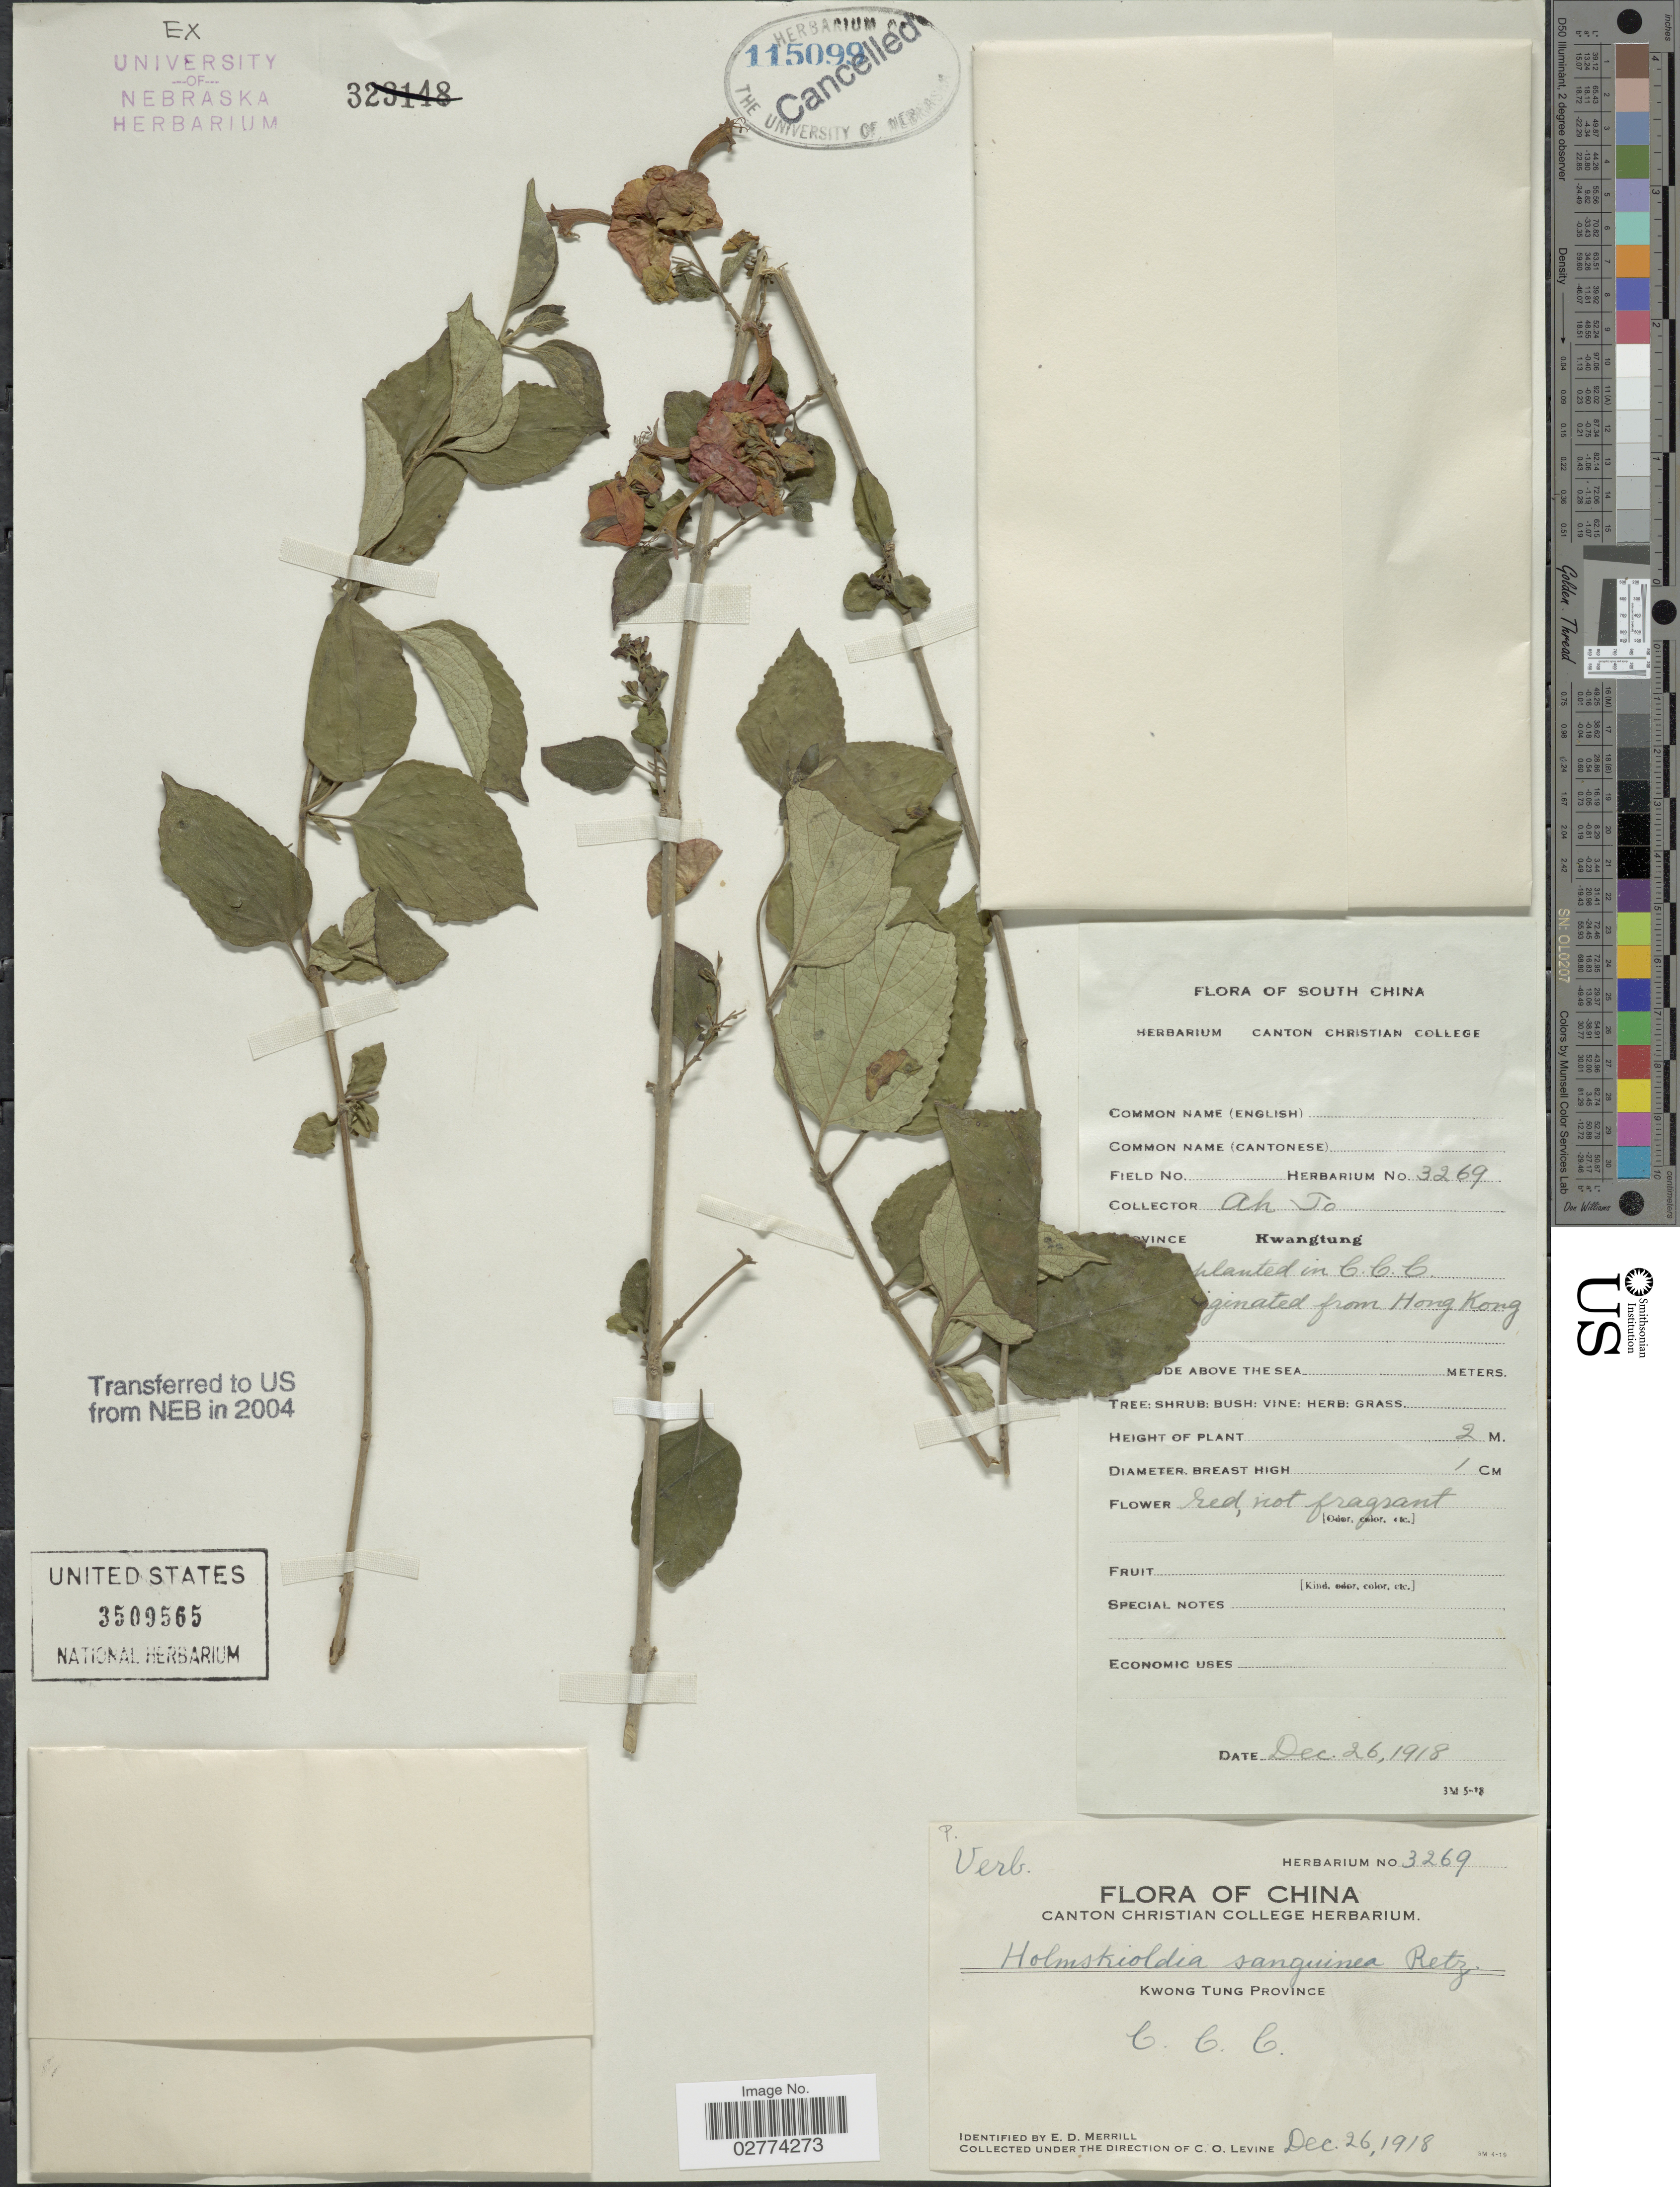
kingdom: Plantae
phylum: Tracheophyta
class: Magnoliopsida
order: Lamiales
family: Lamiaceae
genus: Holmskioldia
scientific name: Holmskioldia sanguinea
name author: Retz.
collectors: A. To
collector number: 3269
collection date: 1918-12-26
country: China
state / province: Guangdong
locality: South China. Province Kwangtung. Planted in C.C.C. Originated from Hong Kong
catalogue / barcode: US 3509565